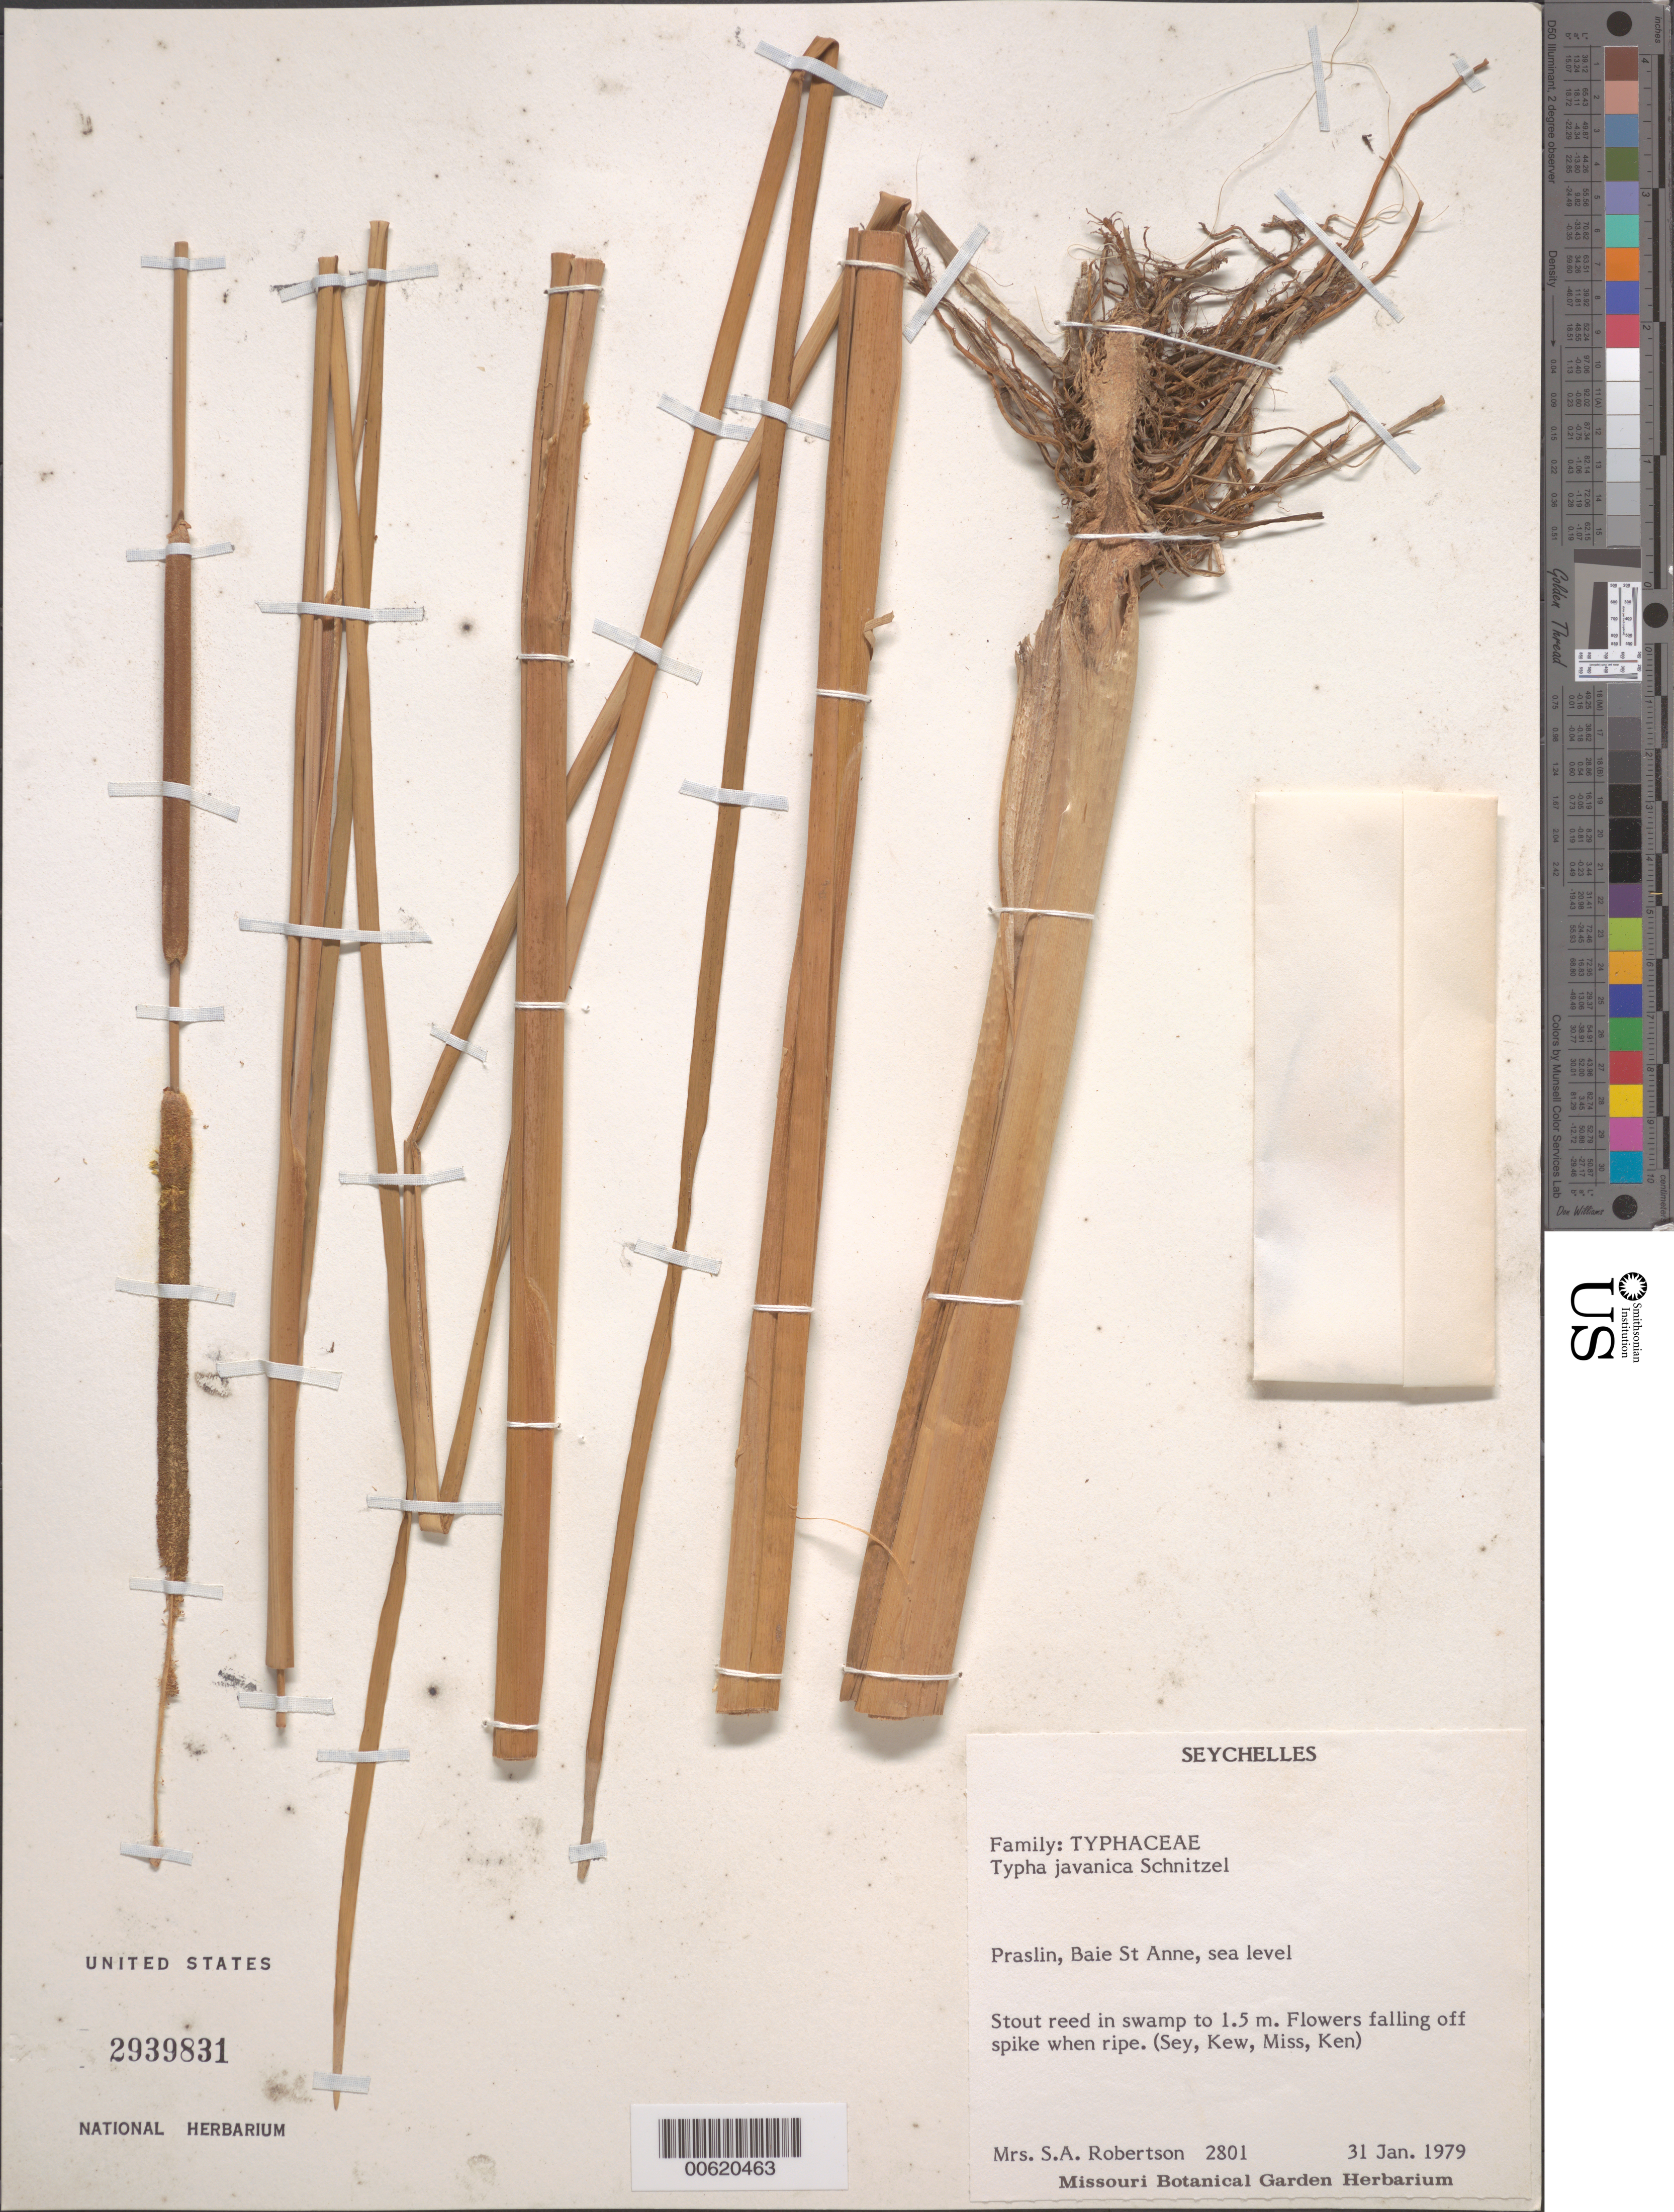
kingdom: Plantae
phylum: Tracheophyta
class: Liliopsida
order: Poales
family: Typhaceae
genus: Typha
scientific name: Typha domingensis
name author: Pers.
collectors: Mrs. S. A. Robertson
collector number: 2801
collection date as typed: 31 Jan 1979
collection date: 1979-01-31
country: Seychelles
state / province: Baie Sainte Anne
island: Praslin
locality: Praslin, Baie St. Anne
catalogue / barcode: US 2939831